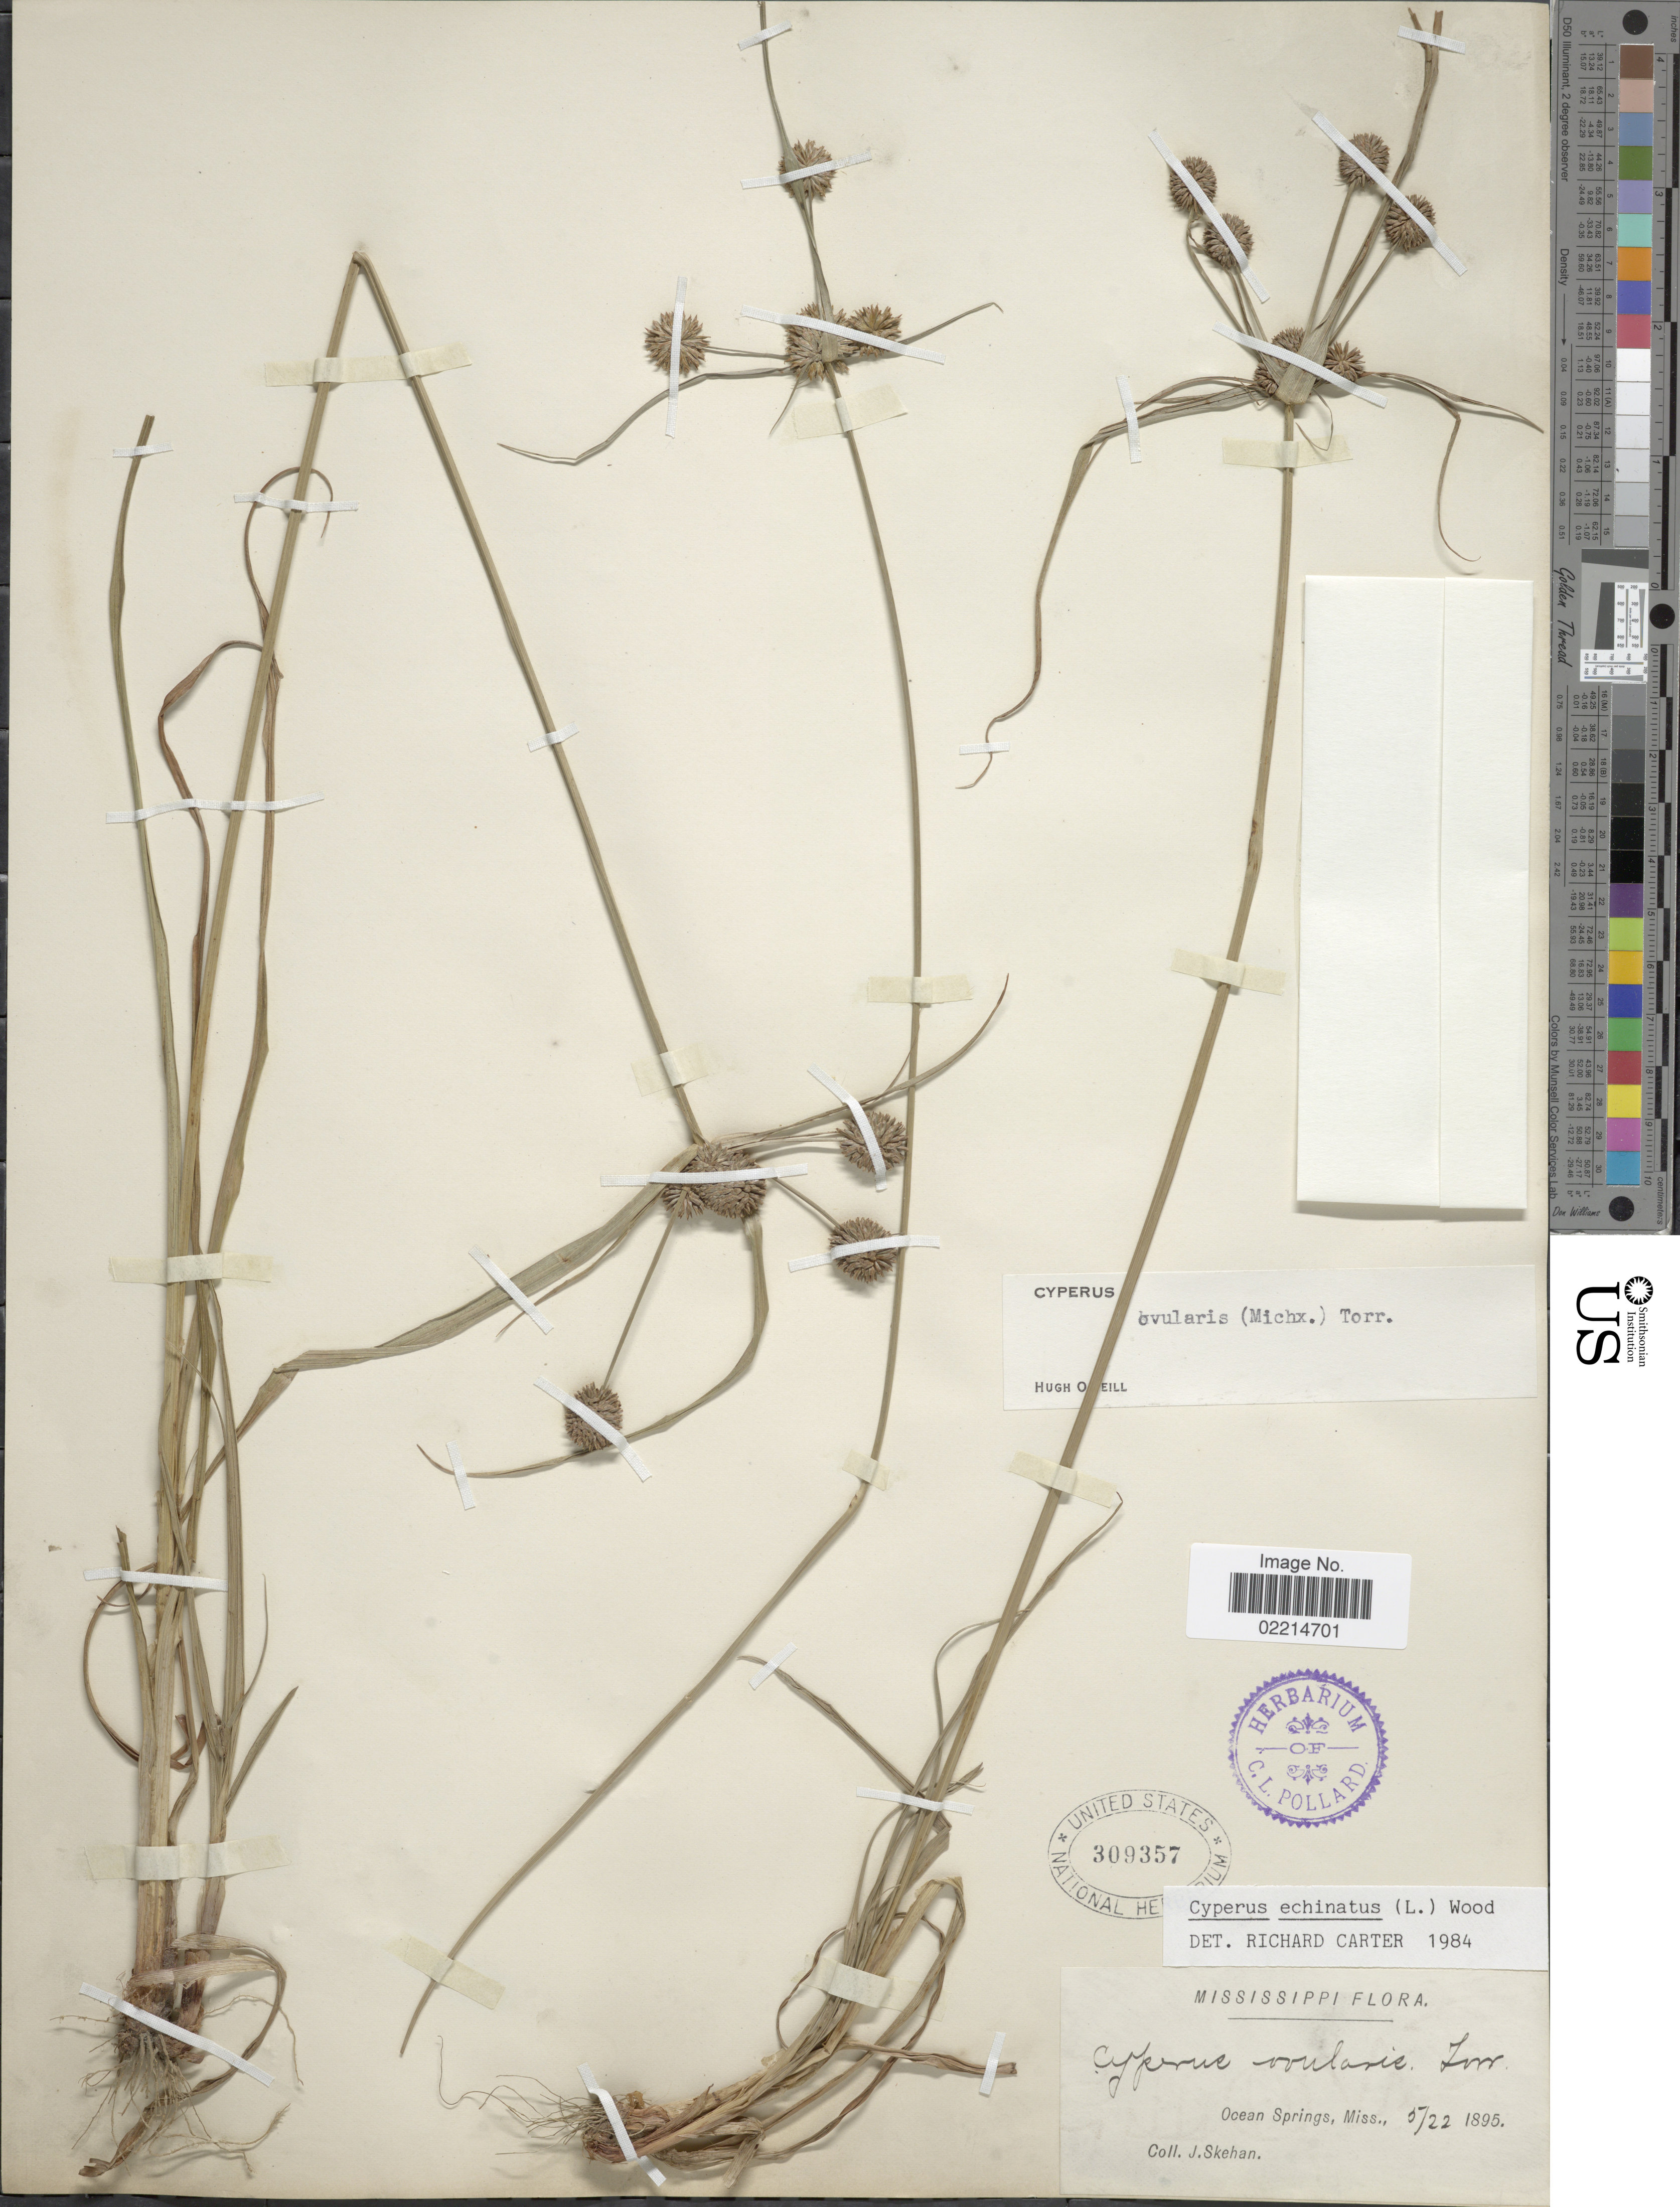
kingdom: Plantae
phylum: Tracheophyta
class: Liliopsida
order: Poales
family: Cyperaceae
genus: Cyperus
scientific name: Cyperus echinatus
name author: (L.) Alph. Wood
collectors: J. Skehan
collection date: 1895-05-22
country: United States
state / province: Mississippi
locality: Ocean Springs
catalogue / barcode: US 309357